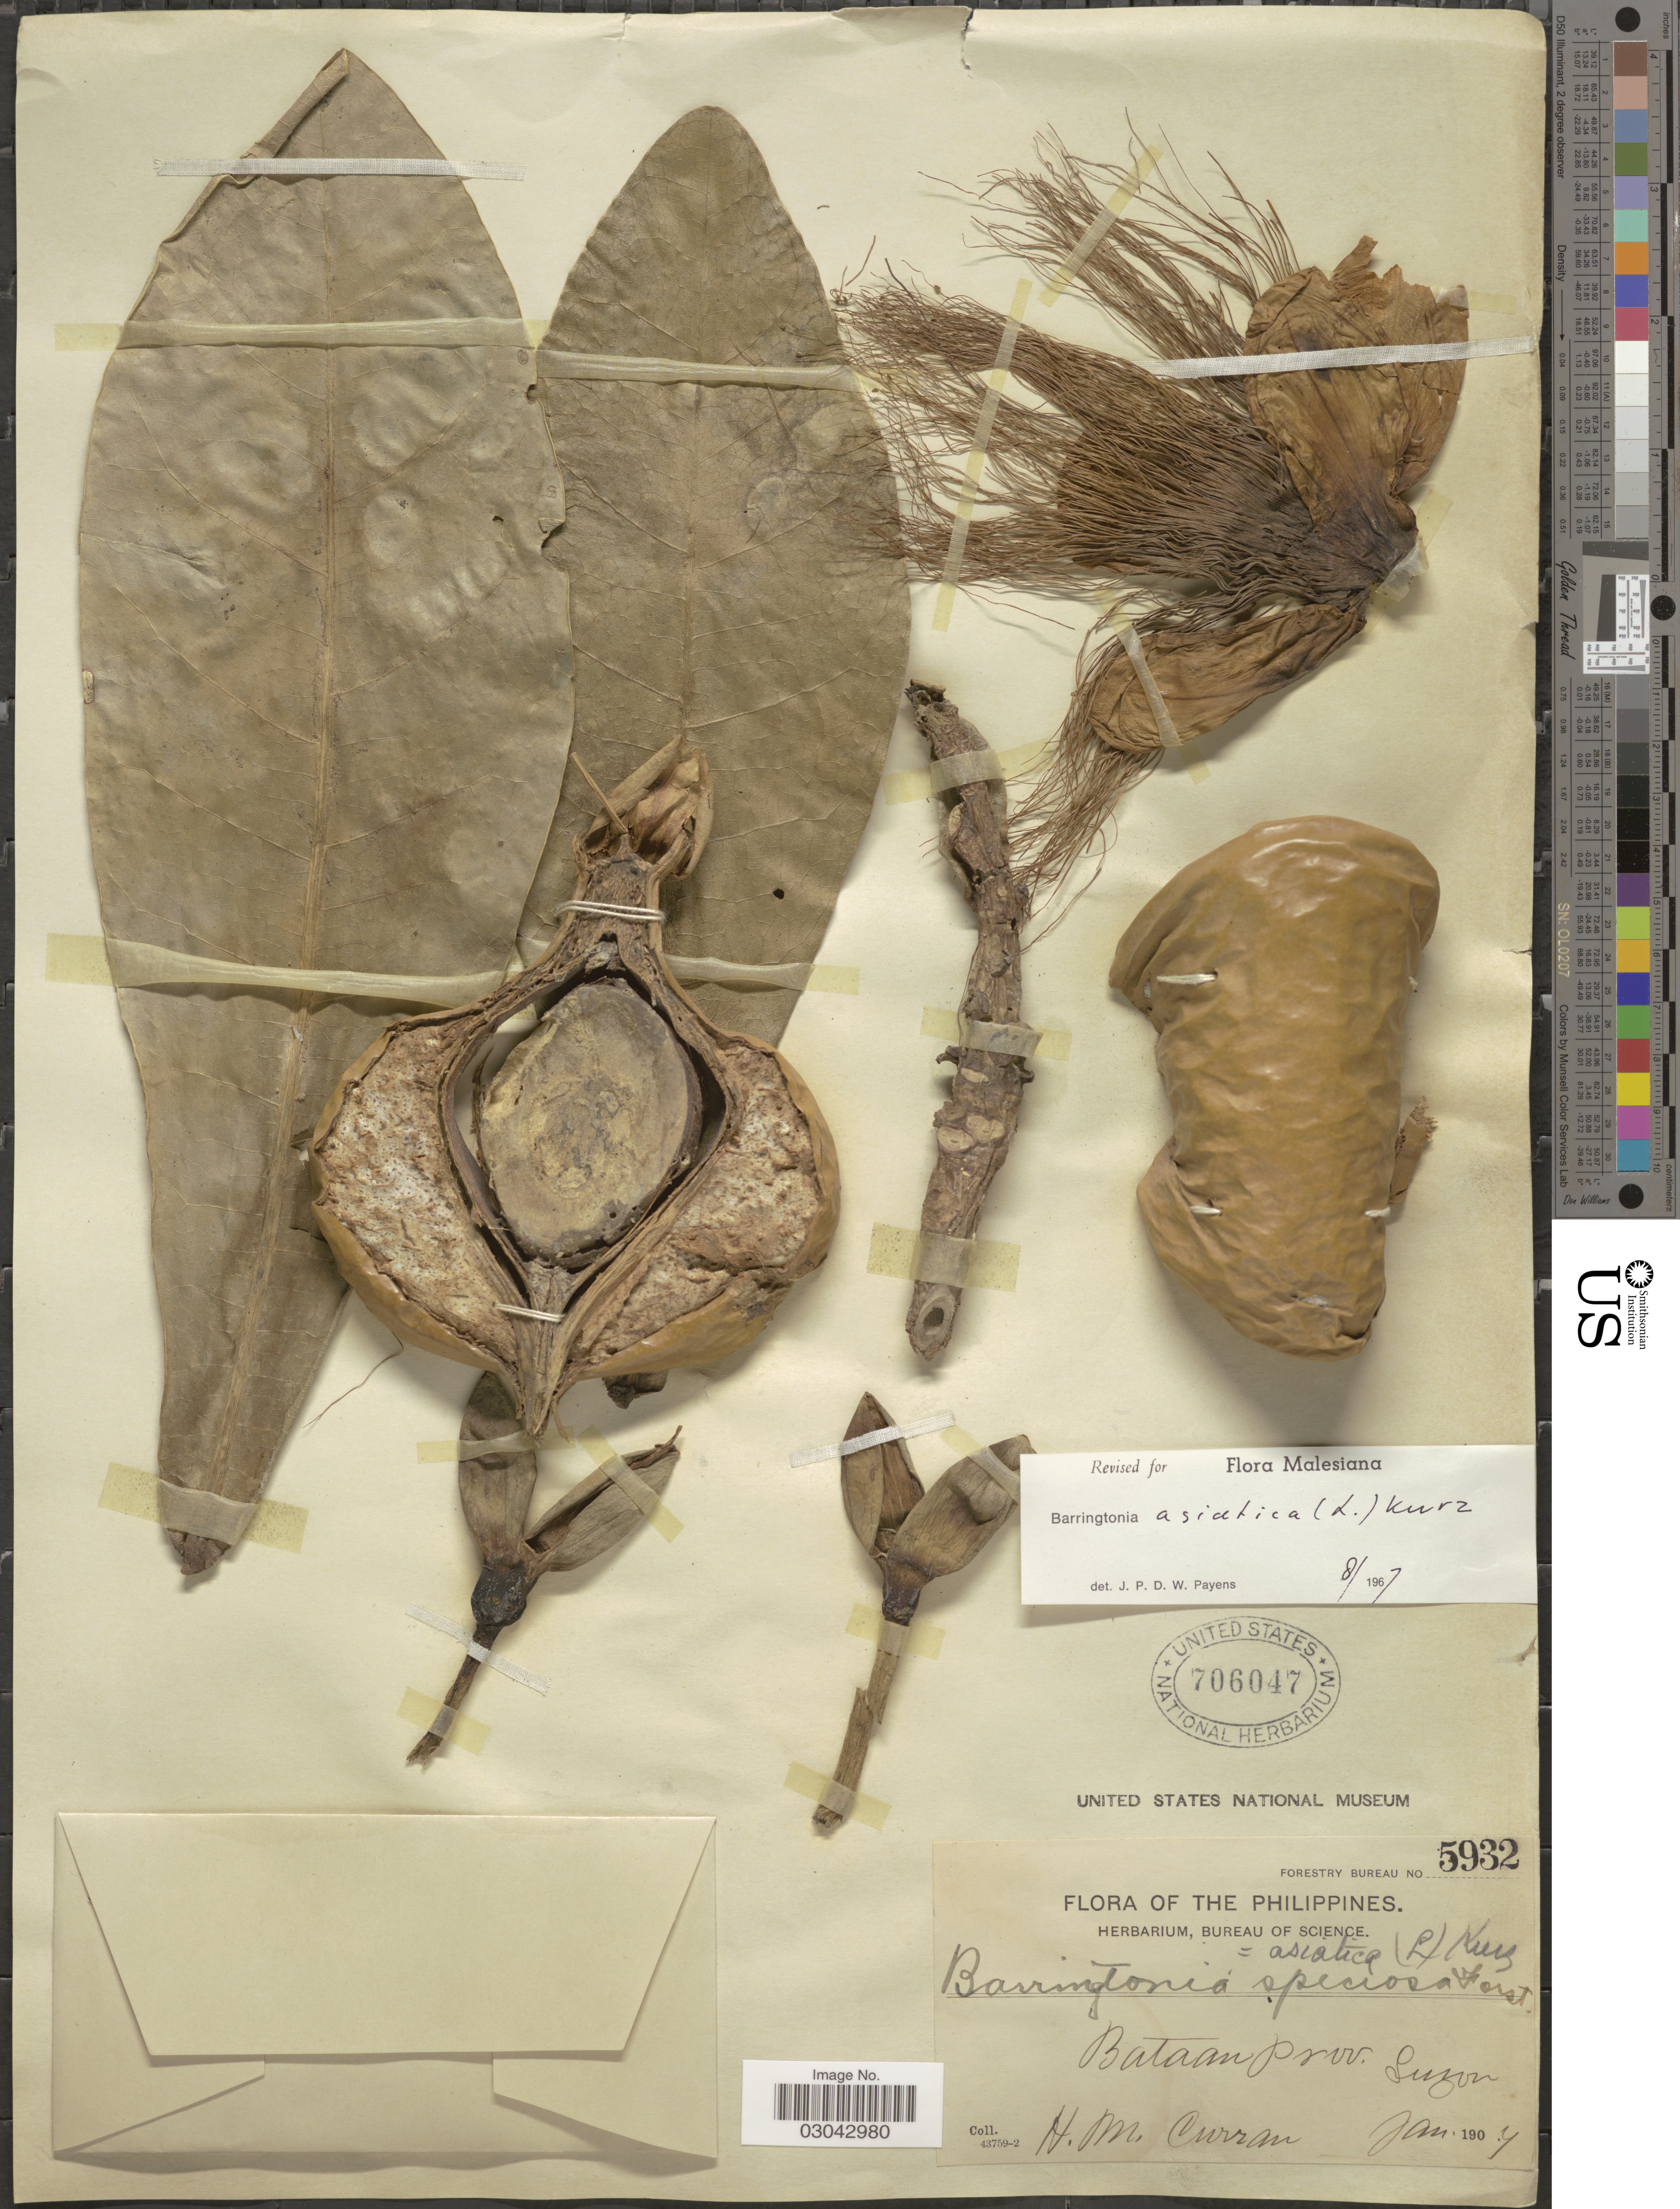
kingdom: Plantae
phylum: Tracheophyta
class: Magnoliopsida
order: Ericales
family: Lecythidaceae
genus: Barringtonia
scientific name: Barringtonia asiatica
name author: (L.) Kurz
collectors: H. M. Curran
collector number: Forestry Bureau 5932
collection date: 1904-01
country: Philippines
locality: Bataan Prov., Luzon.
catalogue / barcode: US 706047